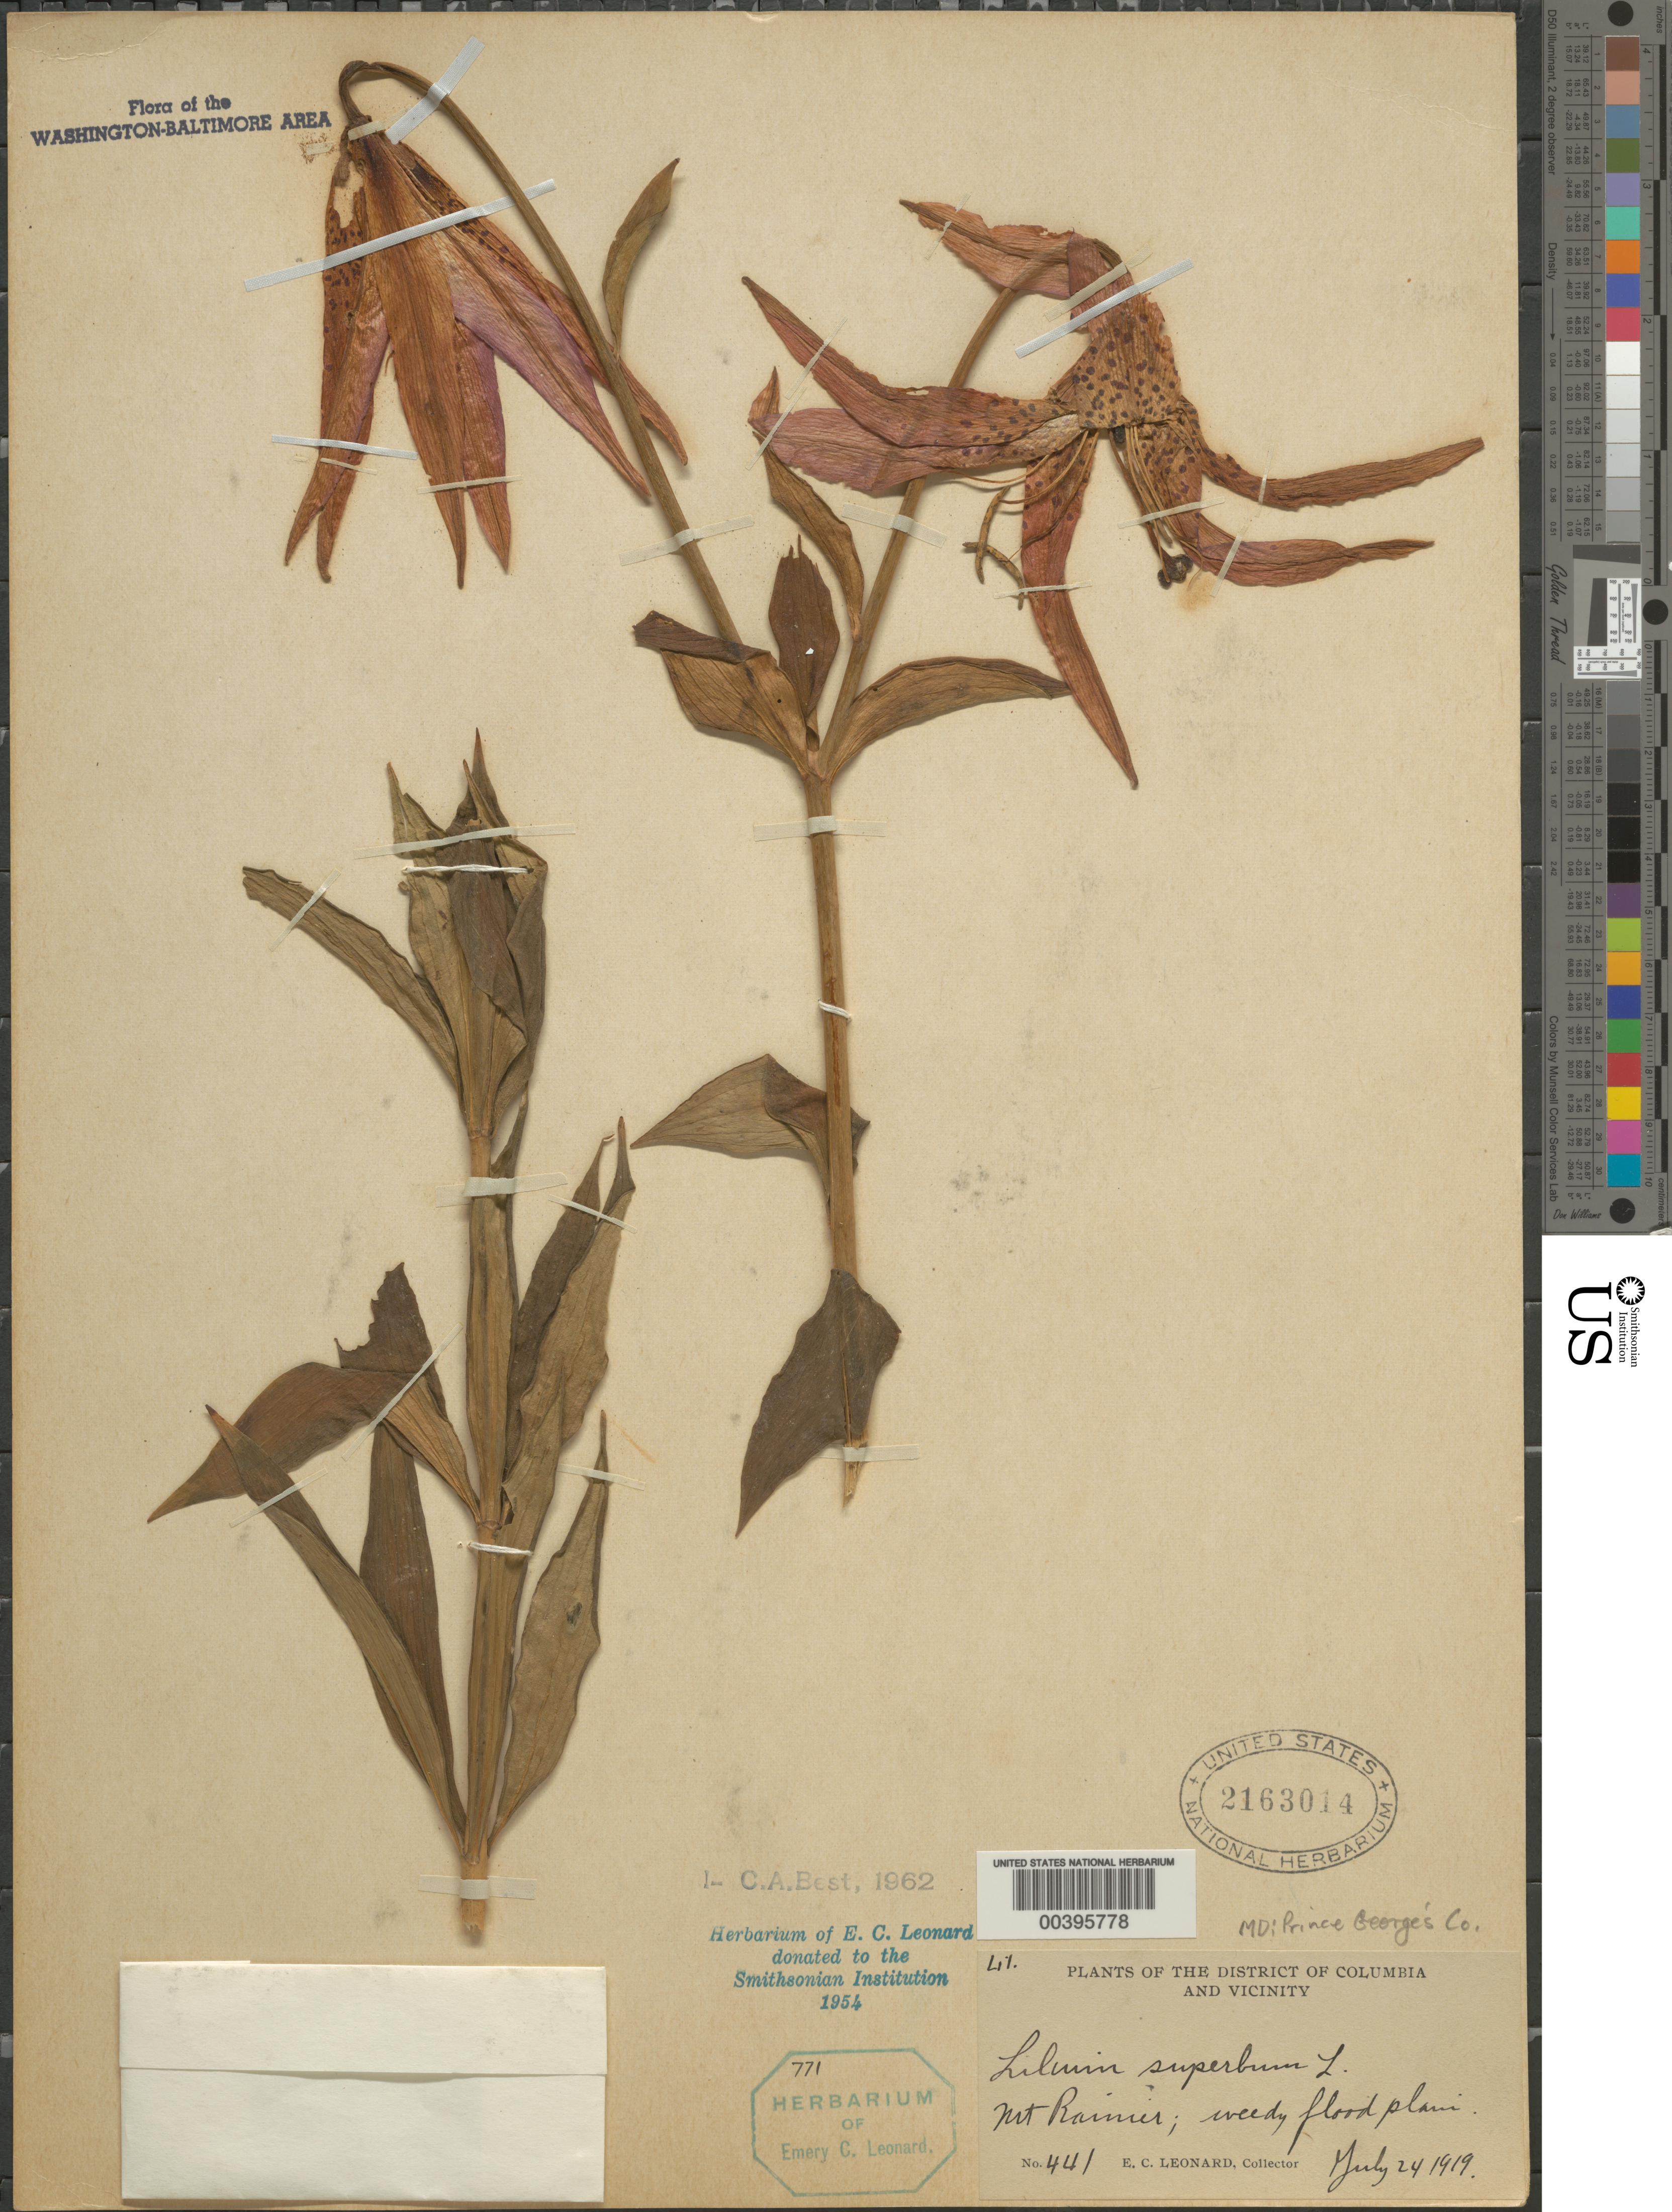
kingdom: Plantae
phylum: Tracheophyta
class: Liliopsida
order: Liliales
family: Liliaceae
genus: Lilium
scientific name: Lilium superbum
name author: L.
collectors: E. C. Leonard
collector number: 441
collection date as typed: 24 Jul 1919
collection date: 1919-07-24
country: United States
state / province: District of Columbia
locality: Mt. Rainier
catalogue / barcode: US 2163014